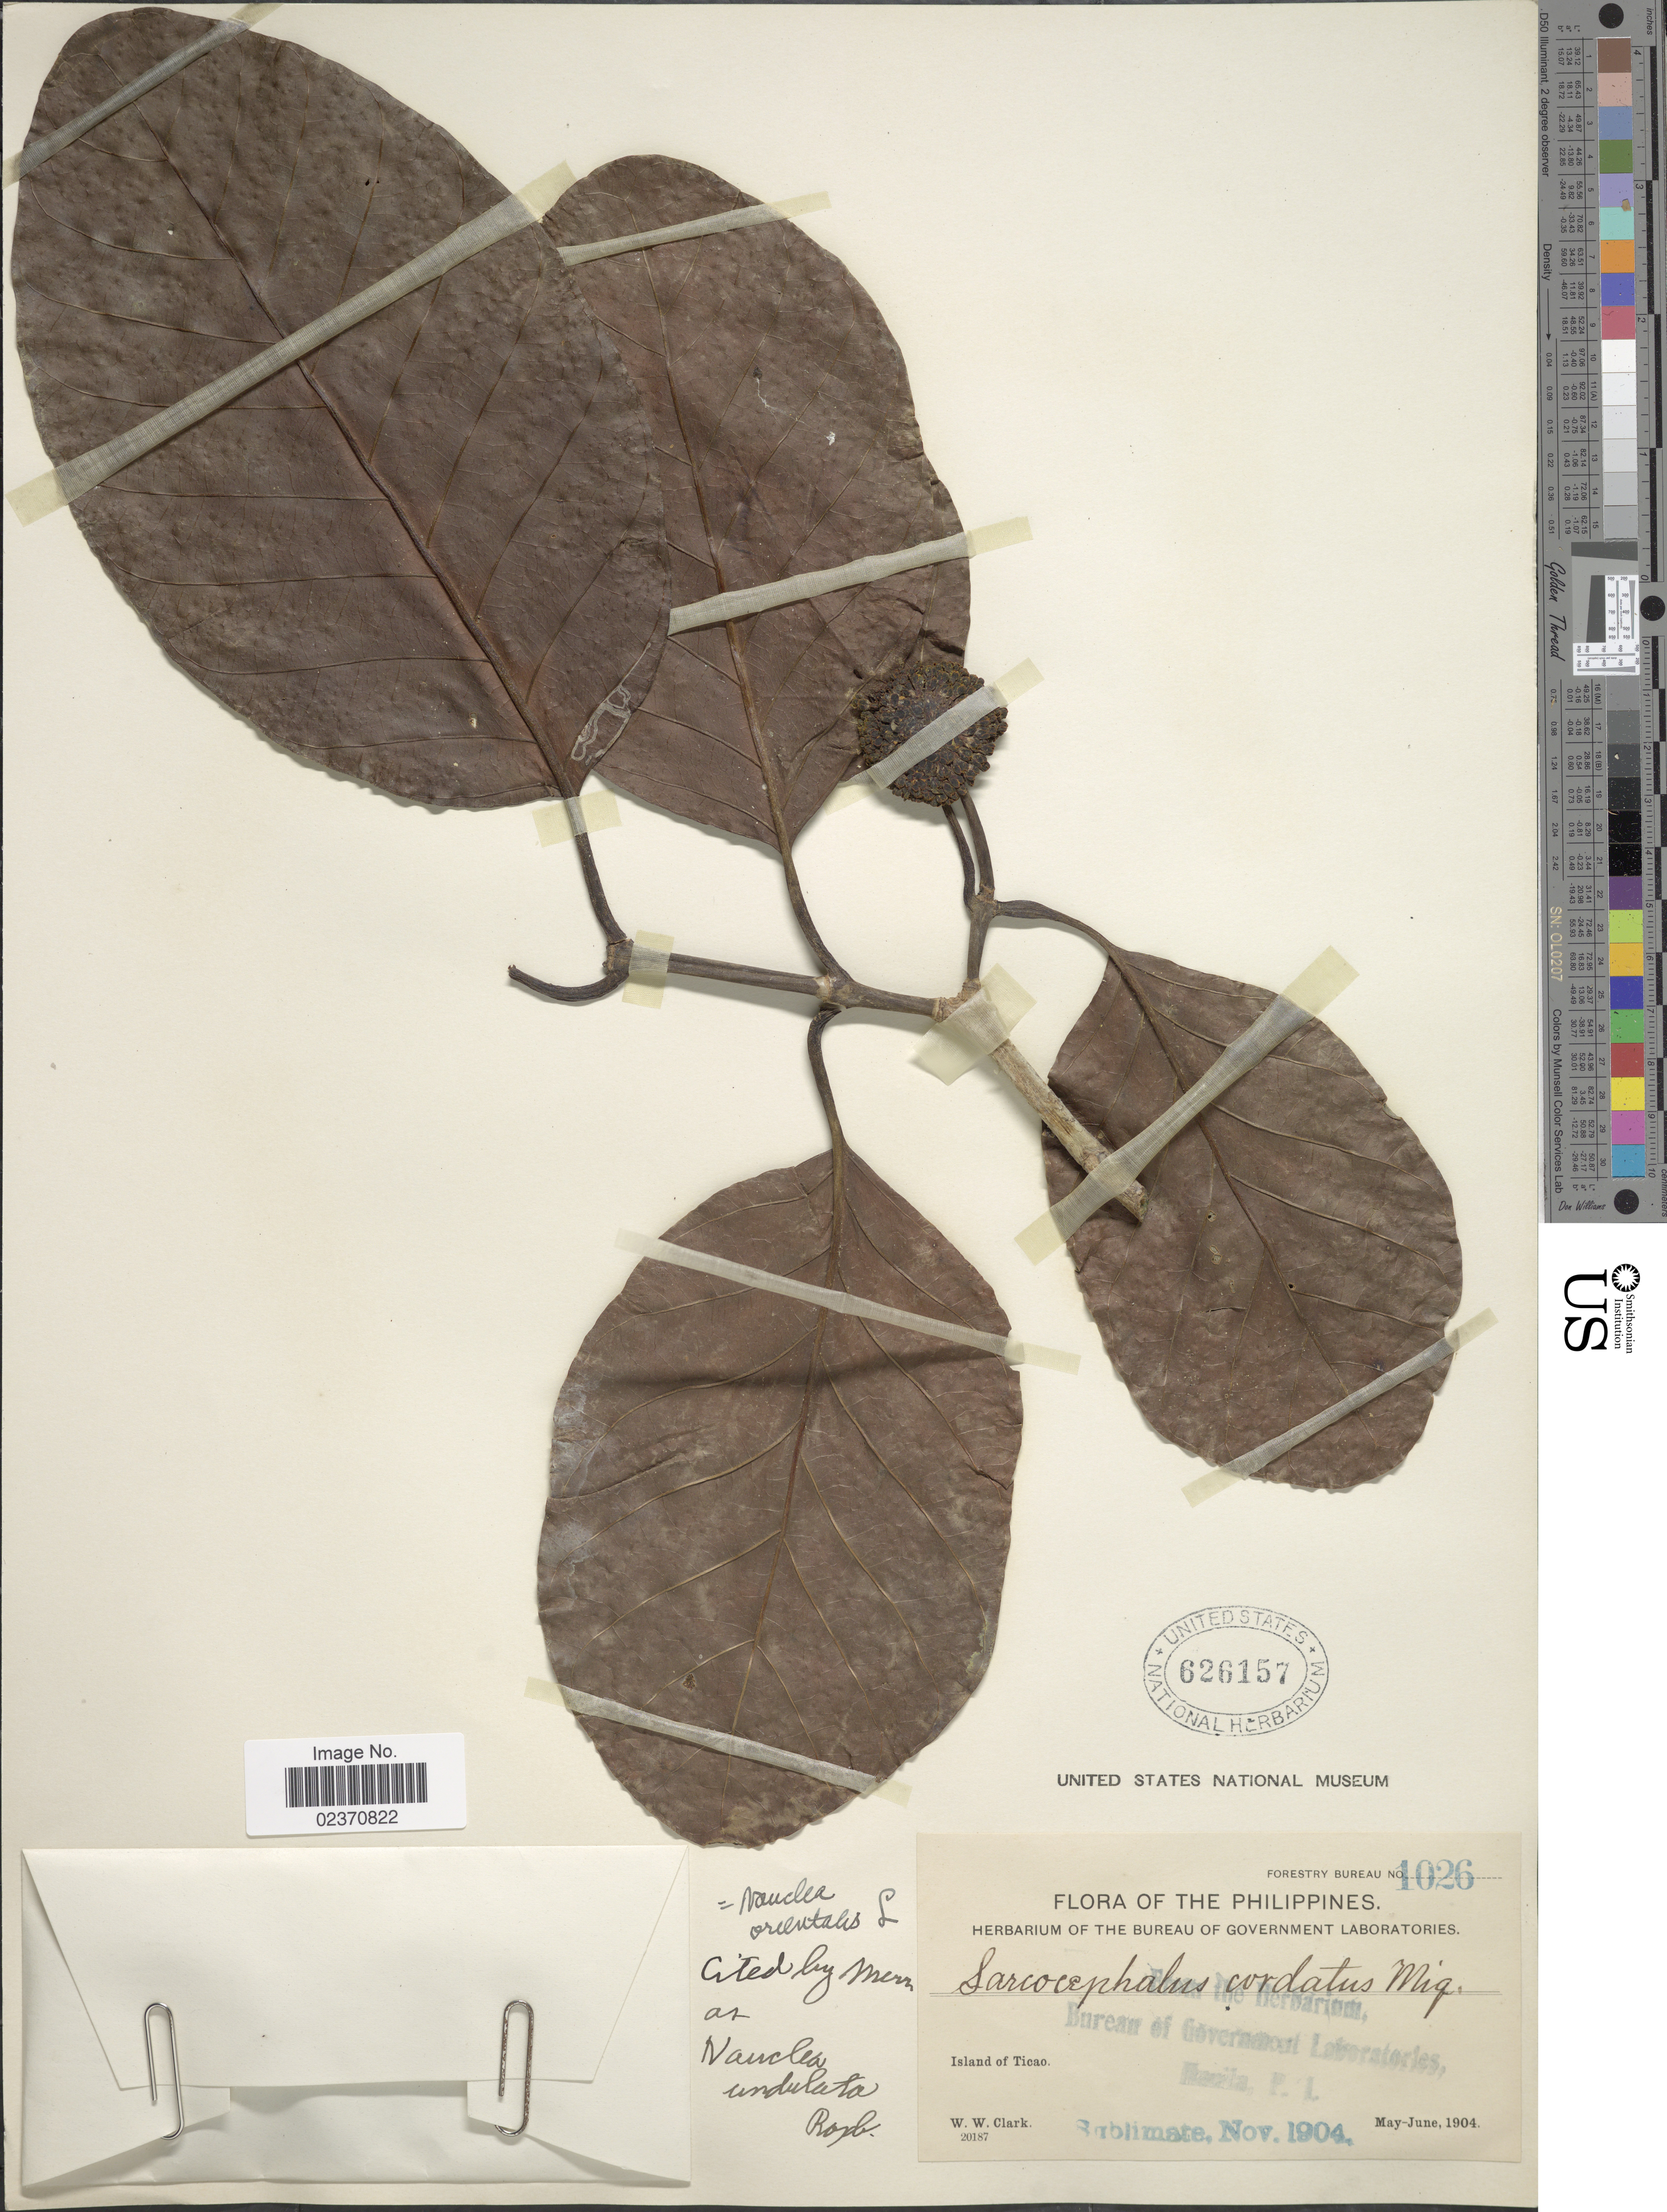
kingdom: Plantae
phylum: Tracheophyta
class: Magnoliopsida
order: Gentianales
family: Rubiaceae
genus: Nauclea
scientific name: Nauclea undulata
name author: Roxb.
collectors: W. W. Clark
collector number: Forestry Bureau 1026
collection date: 1904-05/1904-06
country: Philippines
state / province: Bicol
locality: Island of Ticao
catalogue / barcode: US 626157